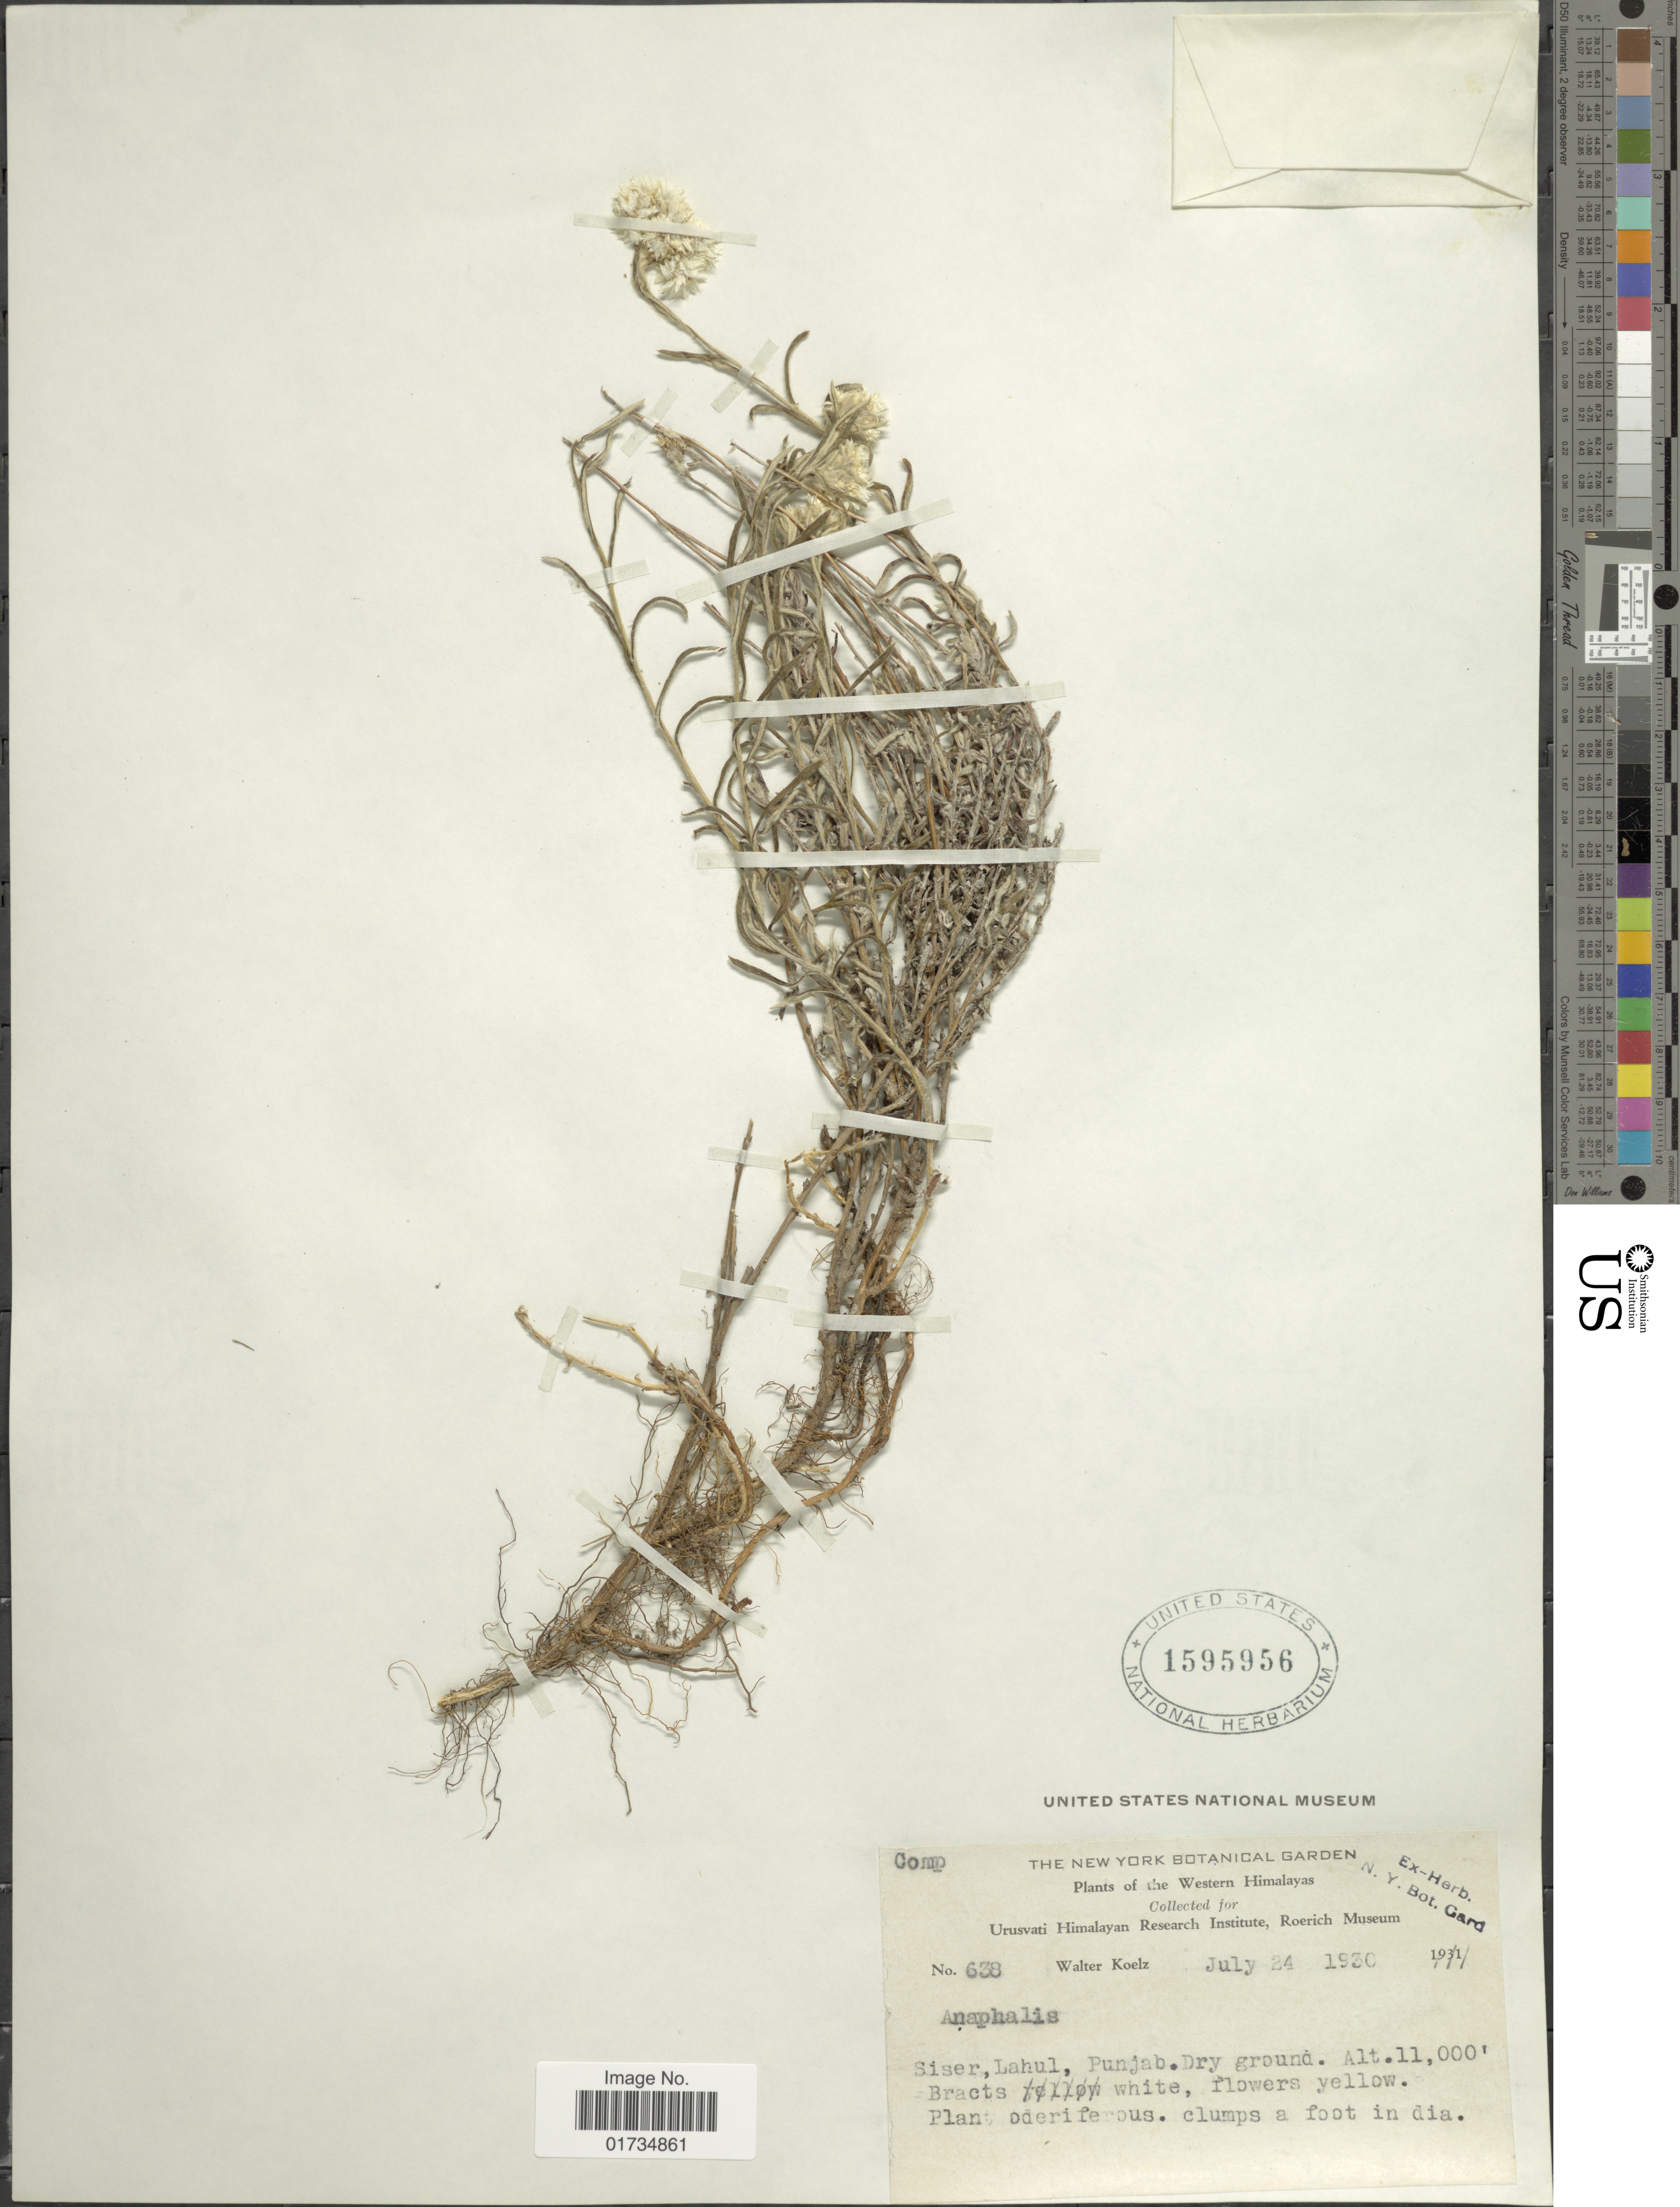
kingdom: Plantae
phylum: Tracheophyta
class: Magnoliopsida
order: Asterales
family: Asteraceae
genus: Anaphalis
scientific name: Anaphalis royleana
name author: DC.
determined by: Chen, Y. S.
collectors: W. N. Koelz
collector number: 638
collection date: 1930-07-24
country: India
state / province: Punjab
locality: Western Himalayas. Siser, Lahul, Punjab. Shady cliff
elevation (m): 3353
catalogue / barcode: US 1595956